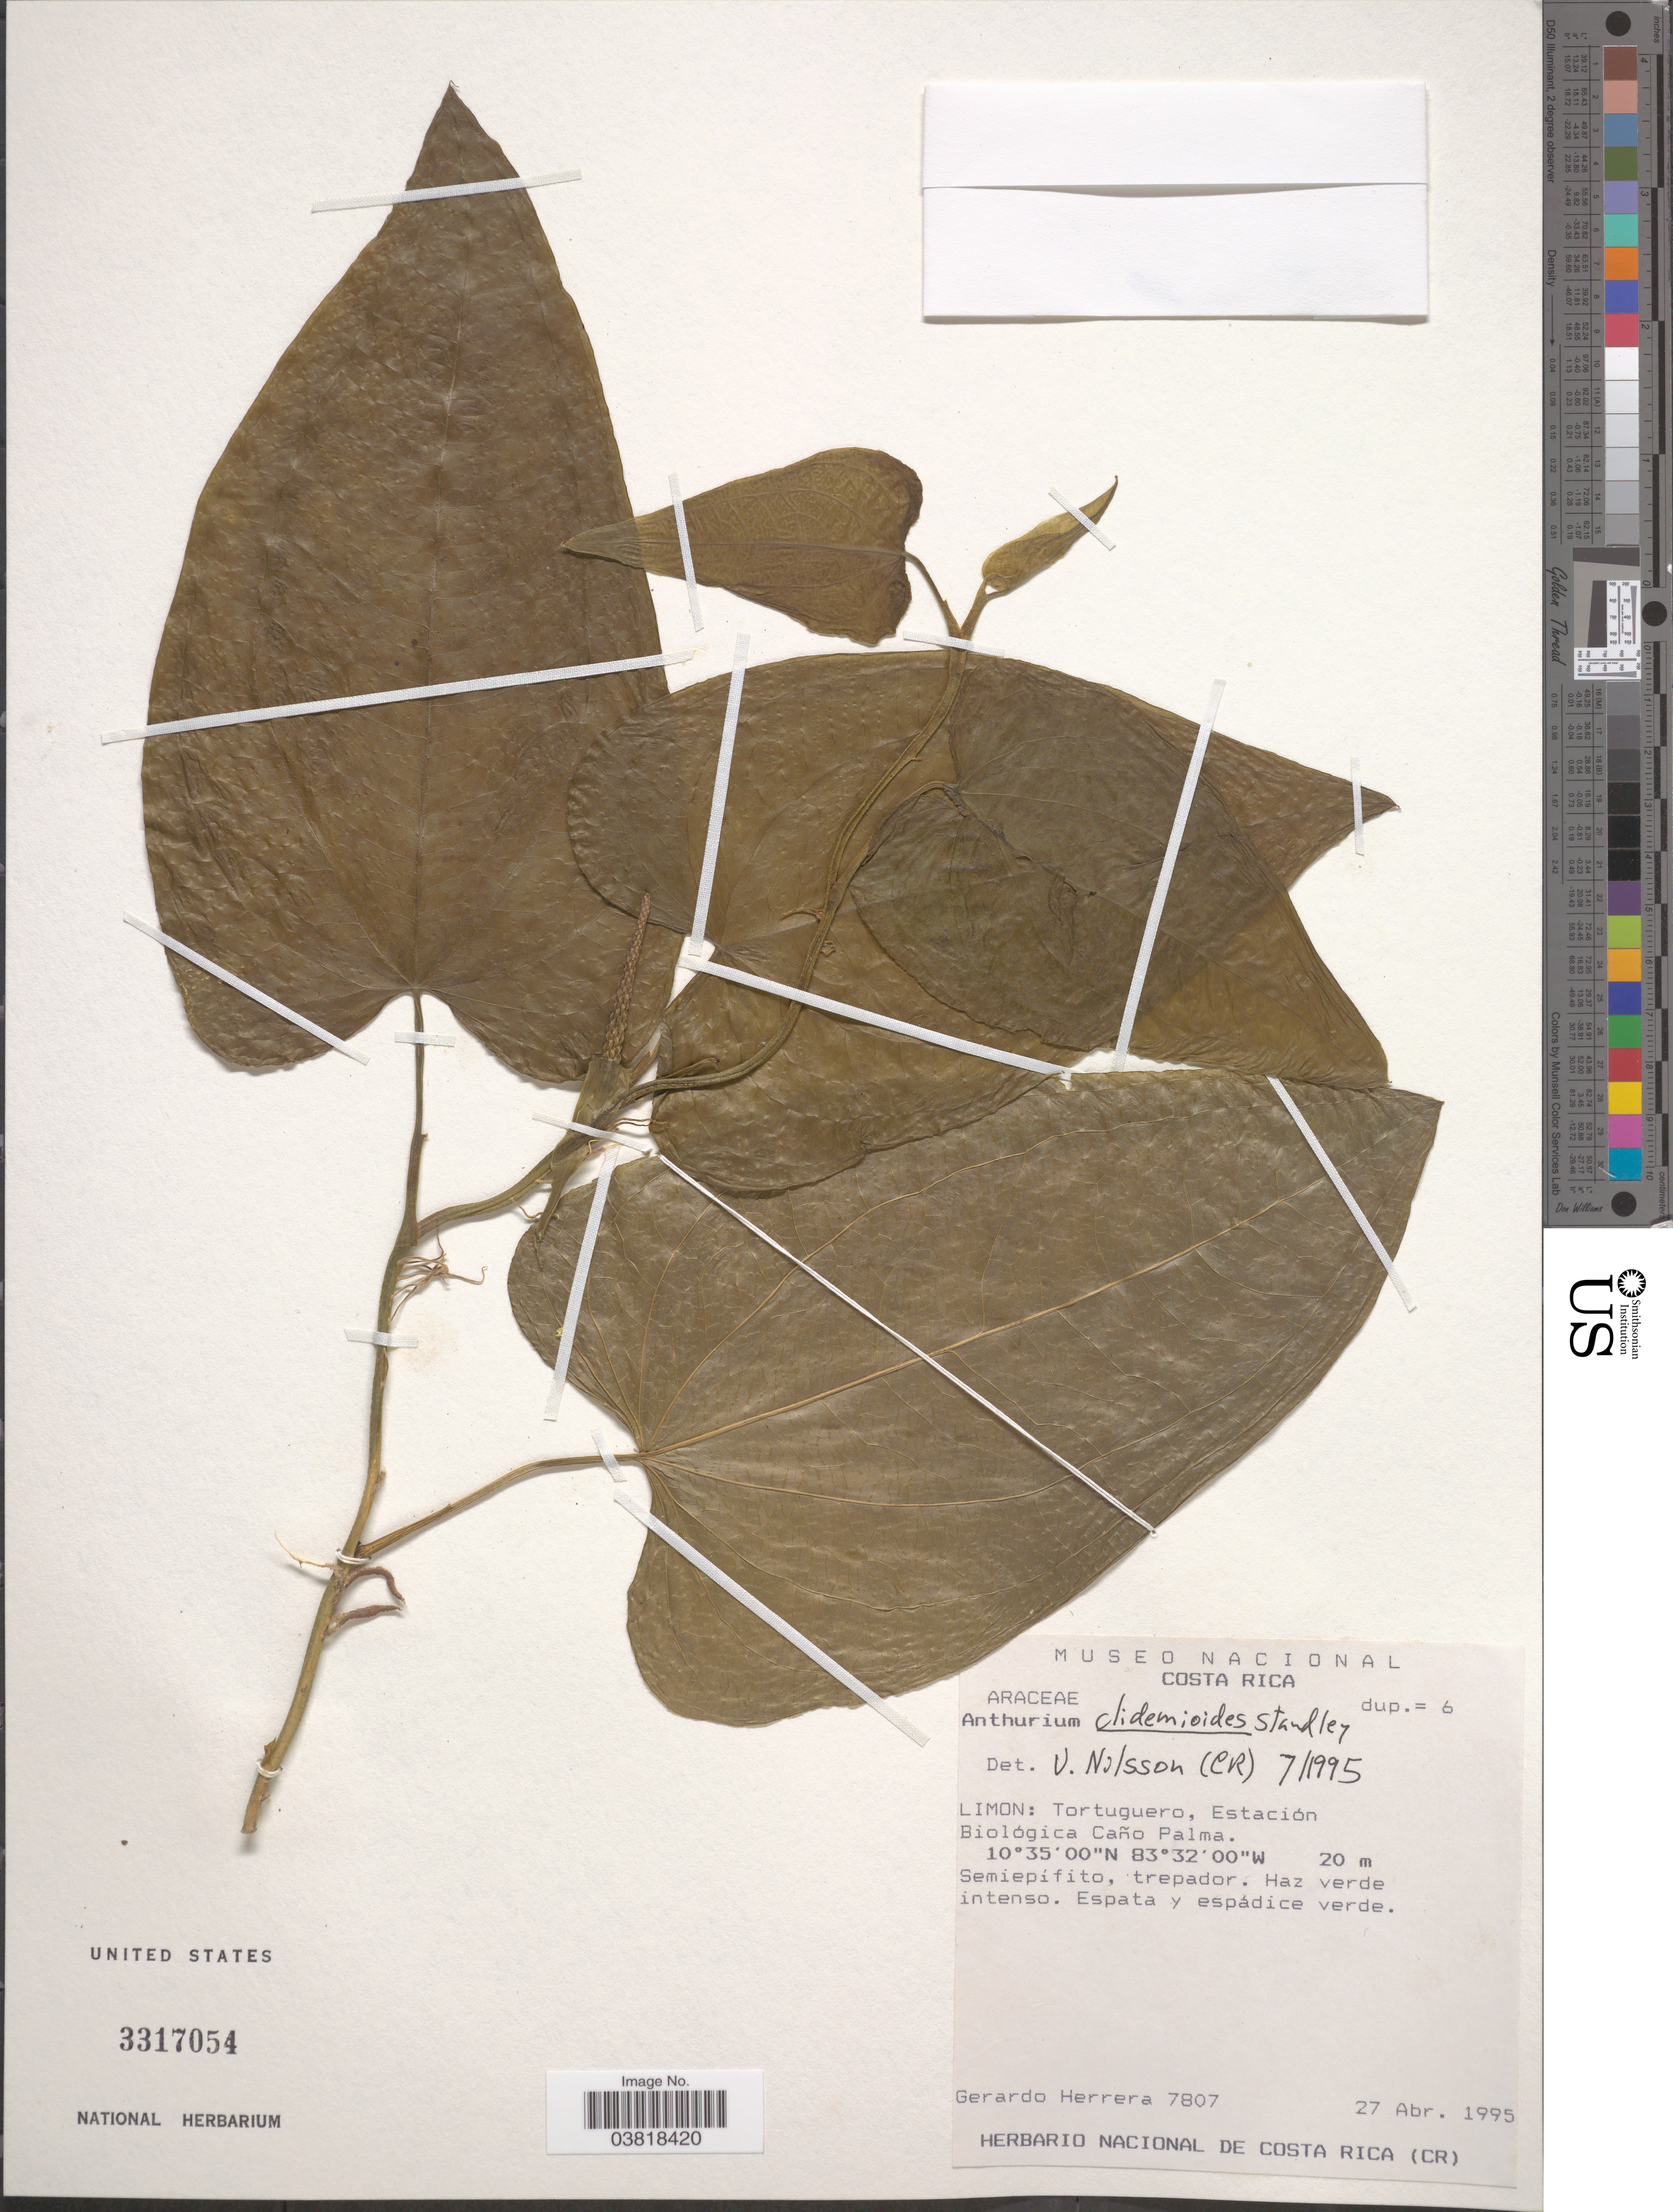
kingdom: Plantae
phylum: Tracheophyta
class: Liliopsida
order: Alismatales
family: Araceae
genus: Anthurium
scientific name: Anthurium clidemioides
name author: Standl.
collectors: G. Herrera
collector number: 7807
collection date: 1995-04-27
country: Costa Rica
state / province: Limón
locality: Tortuguero, Estación Biológica Caño Palma.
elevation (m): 20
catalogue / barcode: US 3317054